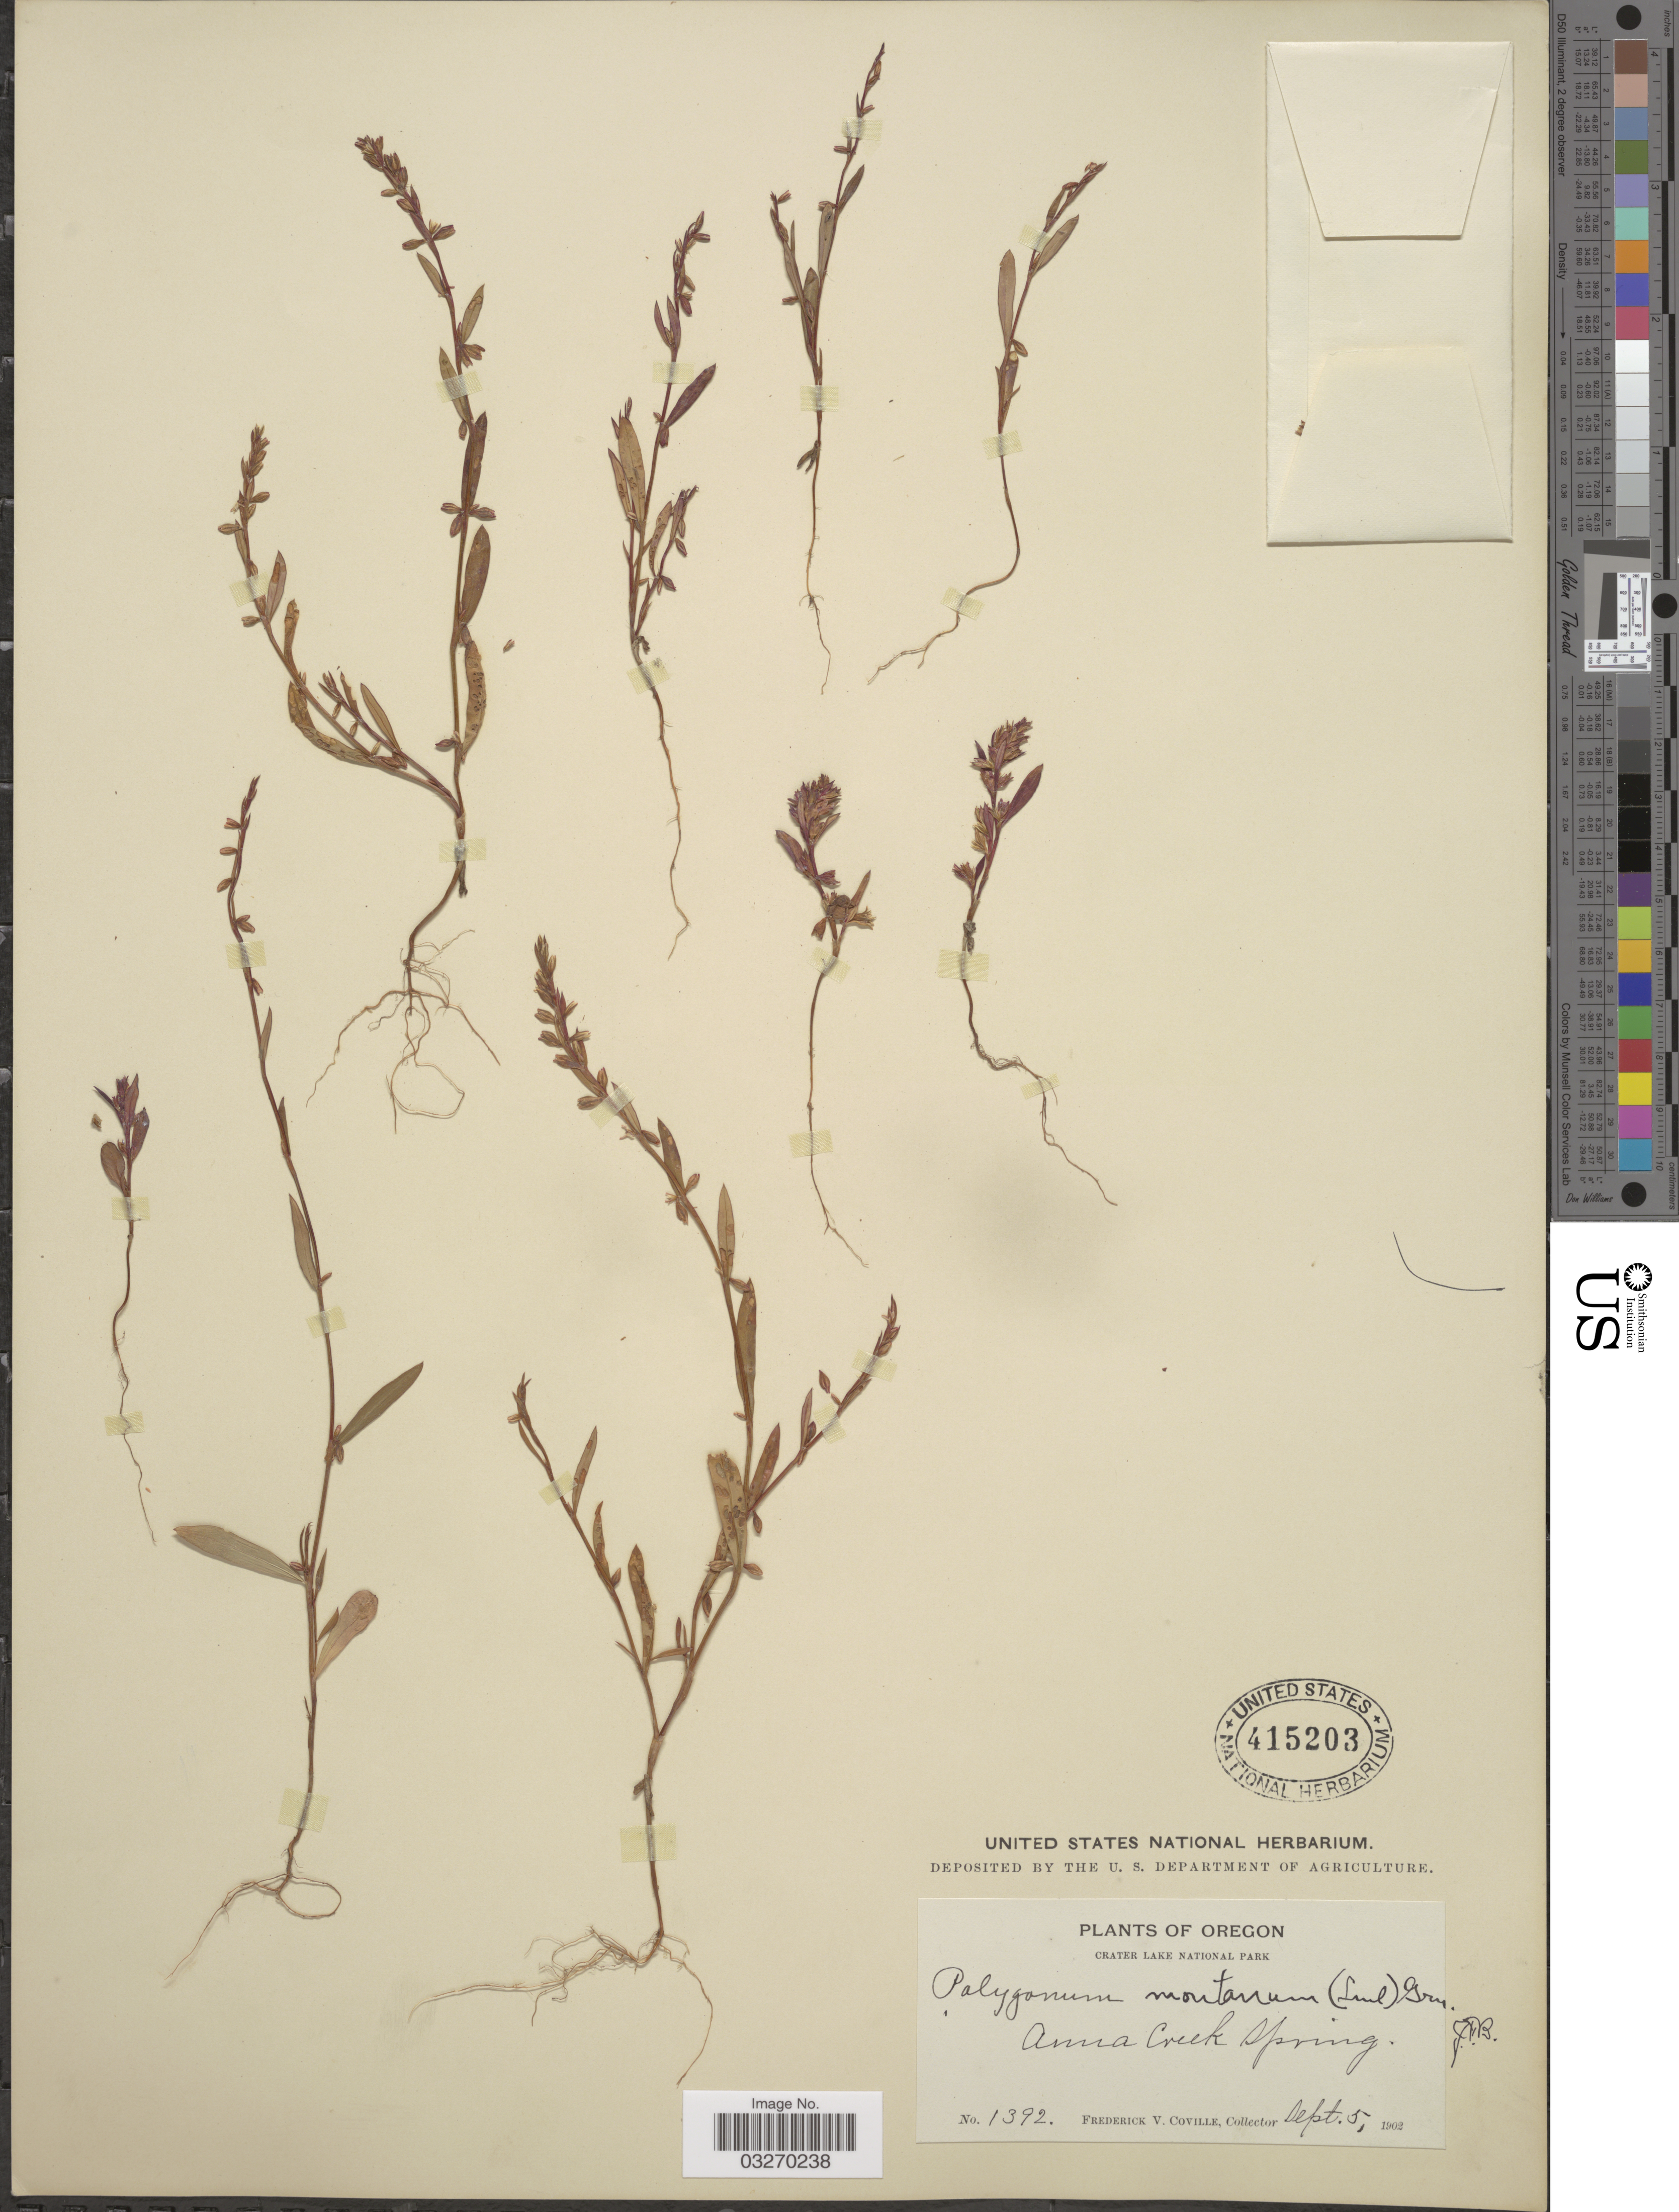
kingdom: Plantae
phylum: Tracheophyta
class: Magnoliopsida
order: Caryophyllales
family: Polygonaceae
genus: Polygonum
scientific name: Polygonum montanum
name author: (Small) S.W. Greene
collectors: F. V. Coville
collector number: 1392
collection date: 1902-09-05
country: United States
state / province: Oregon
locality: Crater Lake National Park. Anna Creek Spring.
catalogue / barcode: US 415203